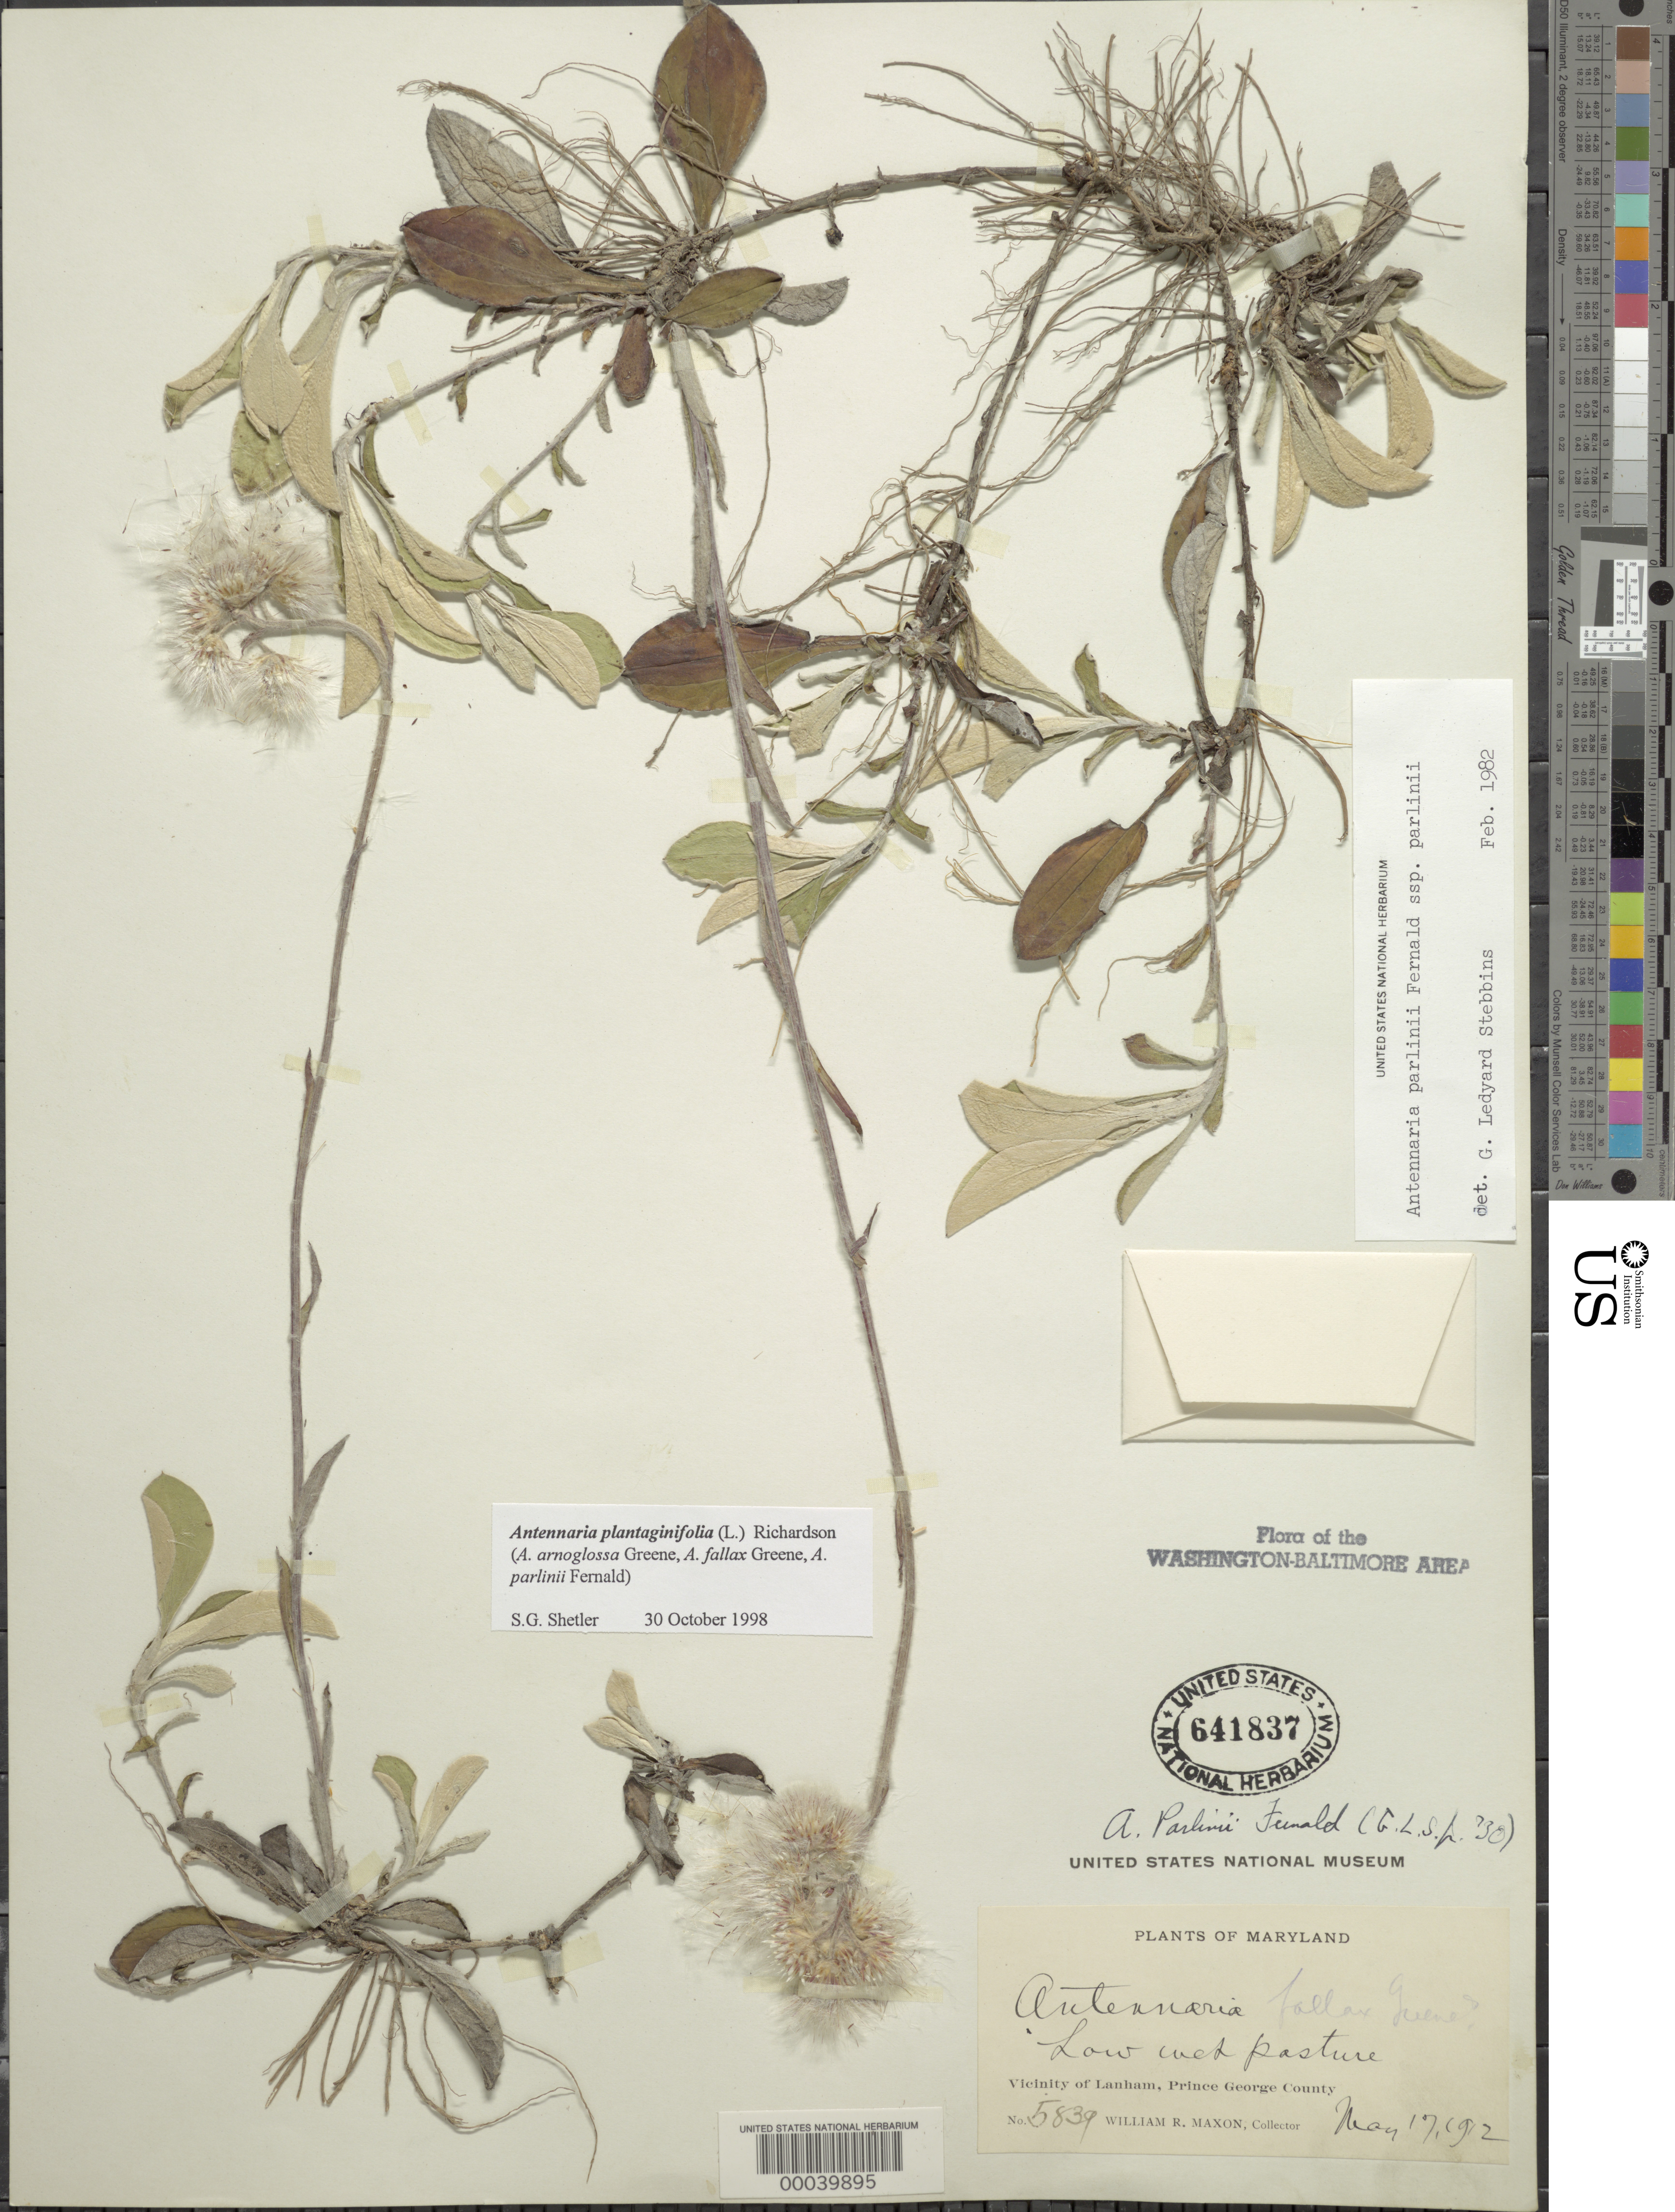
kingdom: Plantae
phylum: Tracheophyta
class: Magnoliopsida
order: Asterales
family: Asteraceae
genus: Antennaria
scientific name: Antennaria plantaginifolia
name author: (L.) Richardson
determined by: Stebbins, G. L.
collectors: W. R. Maxon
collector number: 5839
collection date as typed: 17 May 1912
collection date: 1912-05-17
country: United States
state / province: Maryland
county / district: Prince George's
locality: Lanham vicinity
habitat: Low wet pasture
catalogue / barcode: US 641837